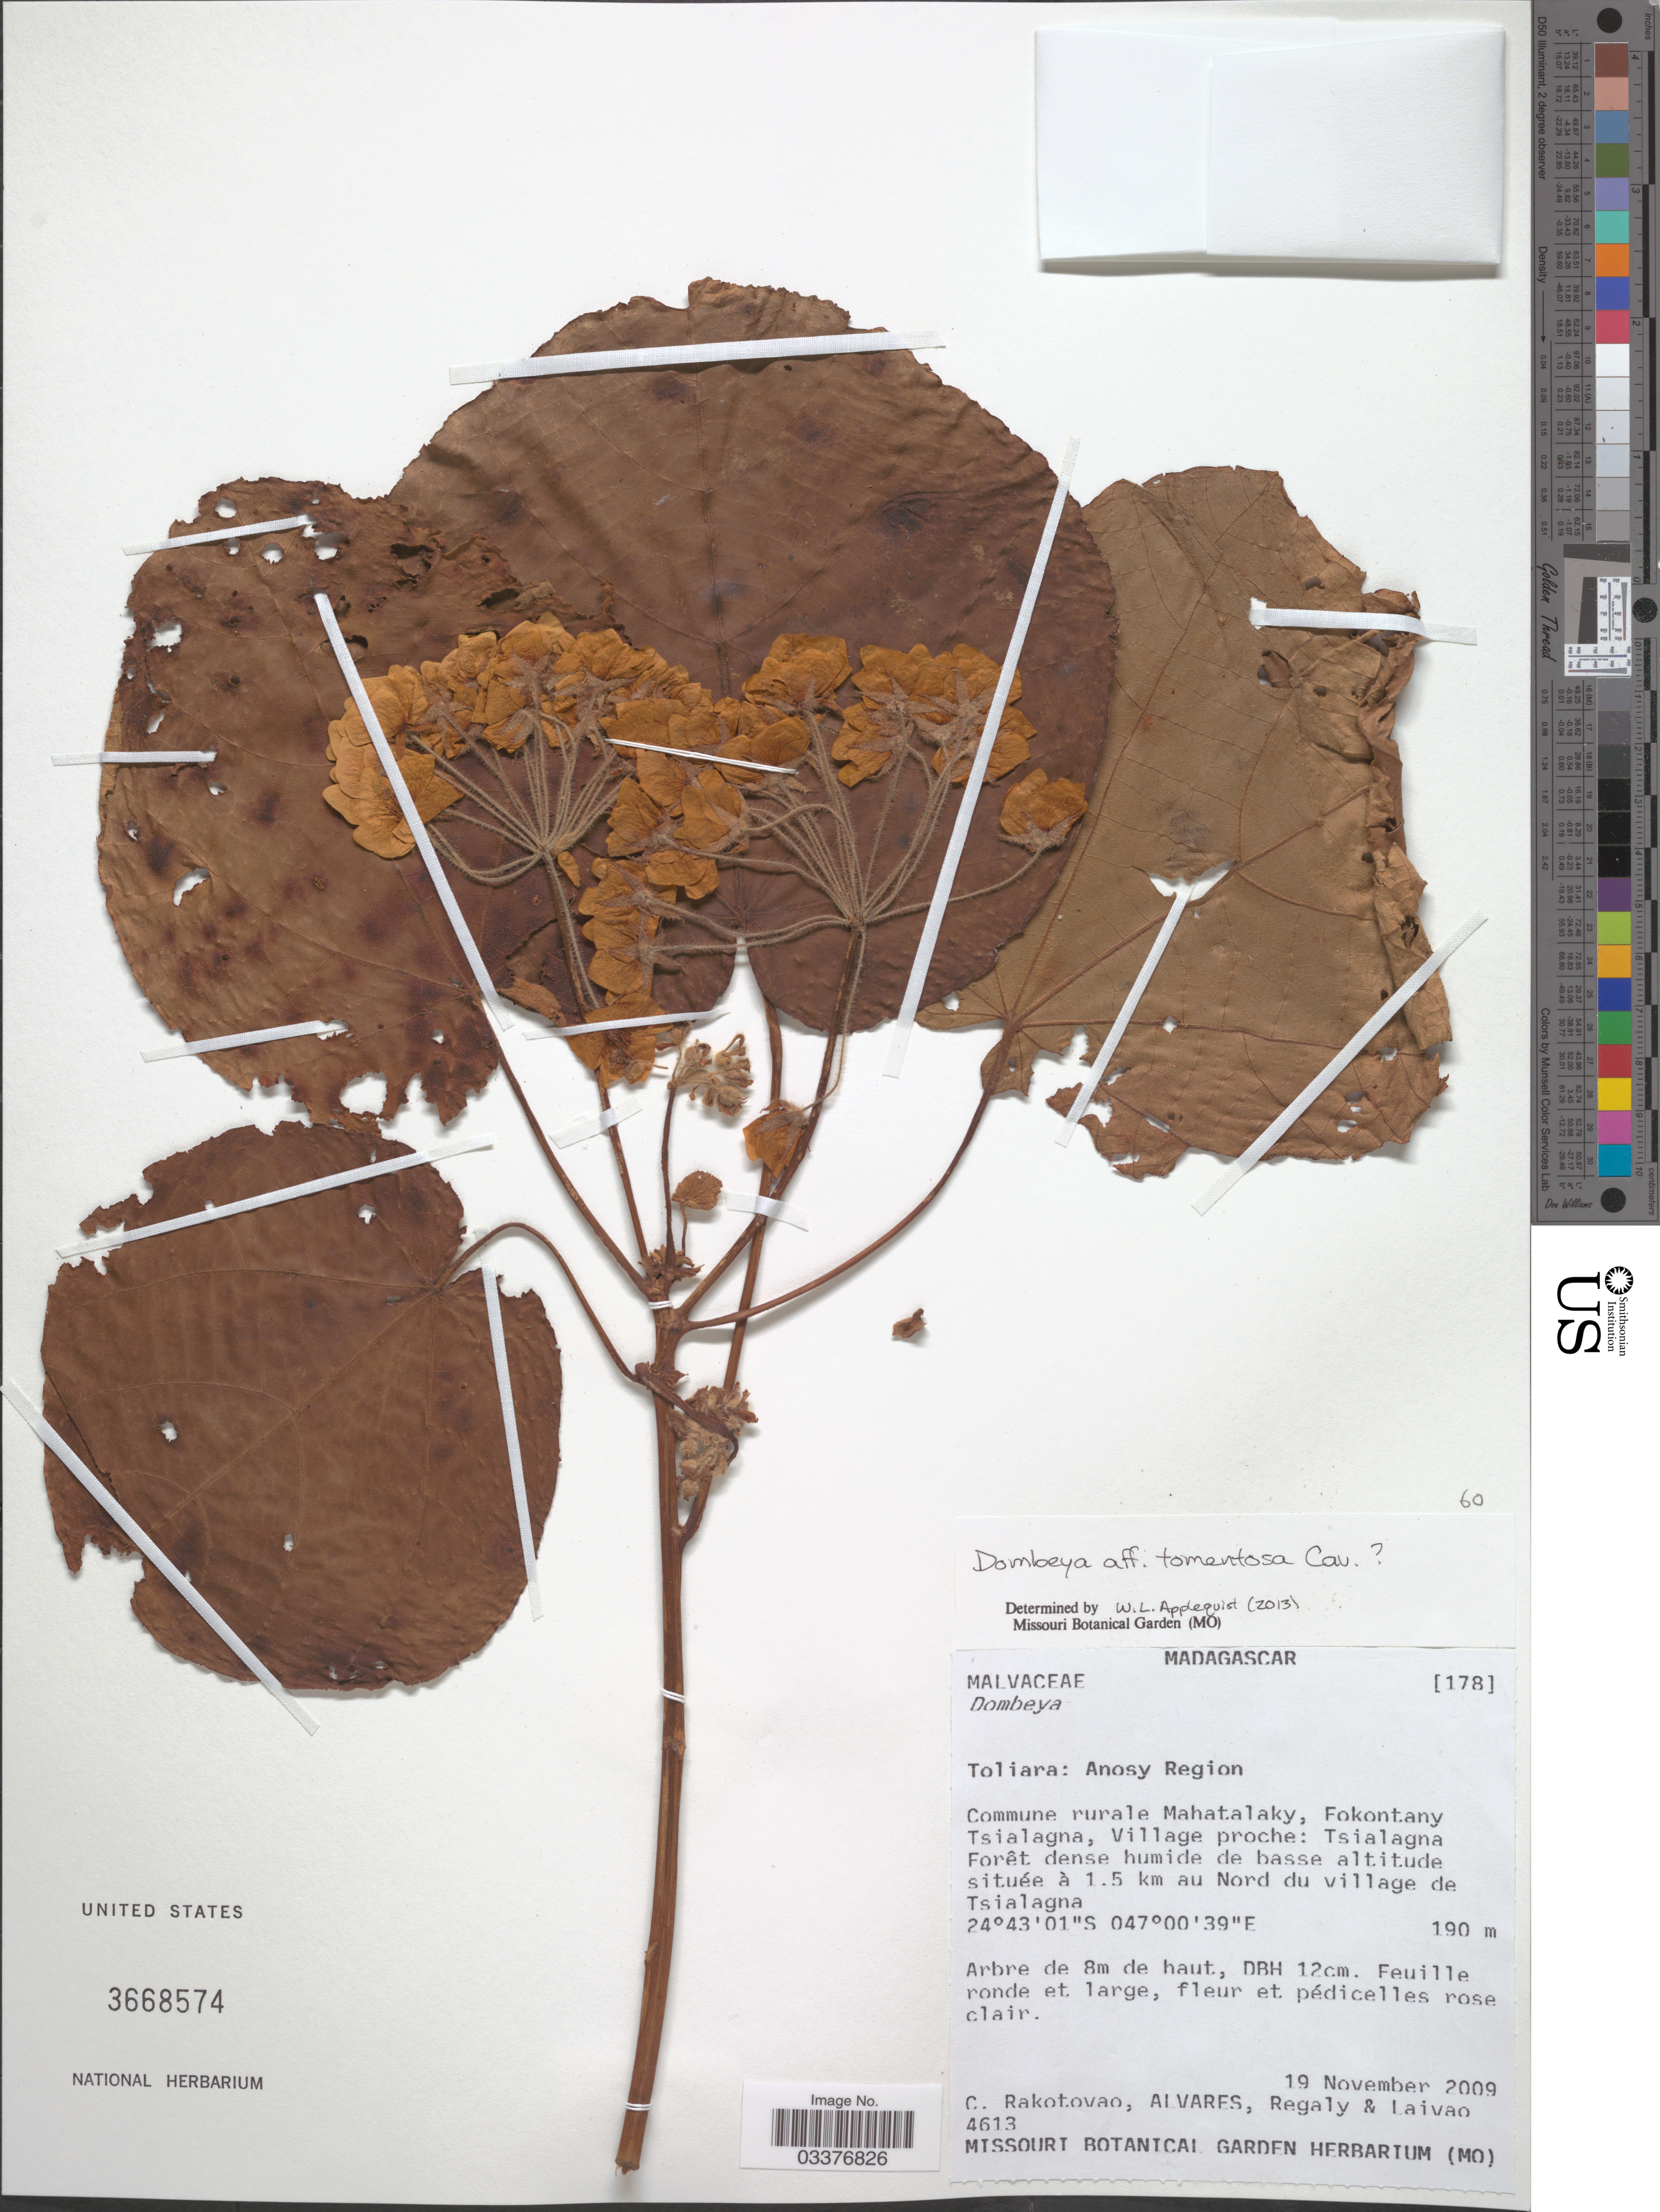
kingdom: Plantae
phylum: Tracheophyta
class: Magnoliopsida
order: Malvales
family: Malvaceae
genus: Dombeya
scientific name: Dombeya tomentosa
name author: Cav.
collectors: C. Rakotovao, Alvares, Regaly & Laivao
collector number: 4613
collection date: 2009-11-19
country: Madagascar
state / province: Anosy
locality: Anosy Region. Commune rurale Mahatalaky, Fokontany Tsialagna, Village proche: Tsialagna Forêt dense humide de basse altitude située à 1.5 km au Nord du village de Tsialagna.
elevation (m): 190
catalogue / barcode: US 3668574